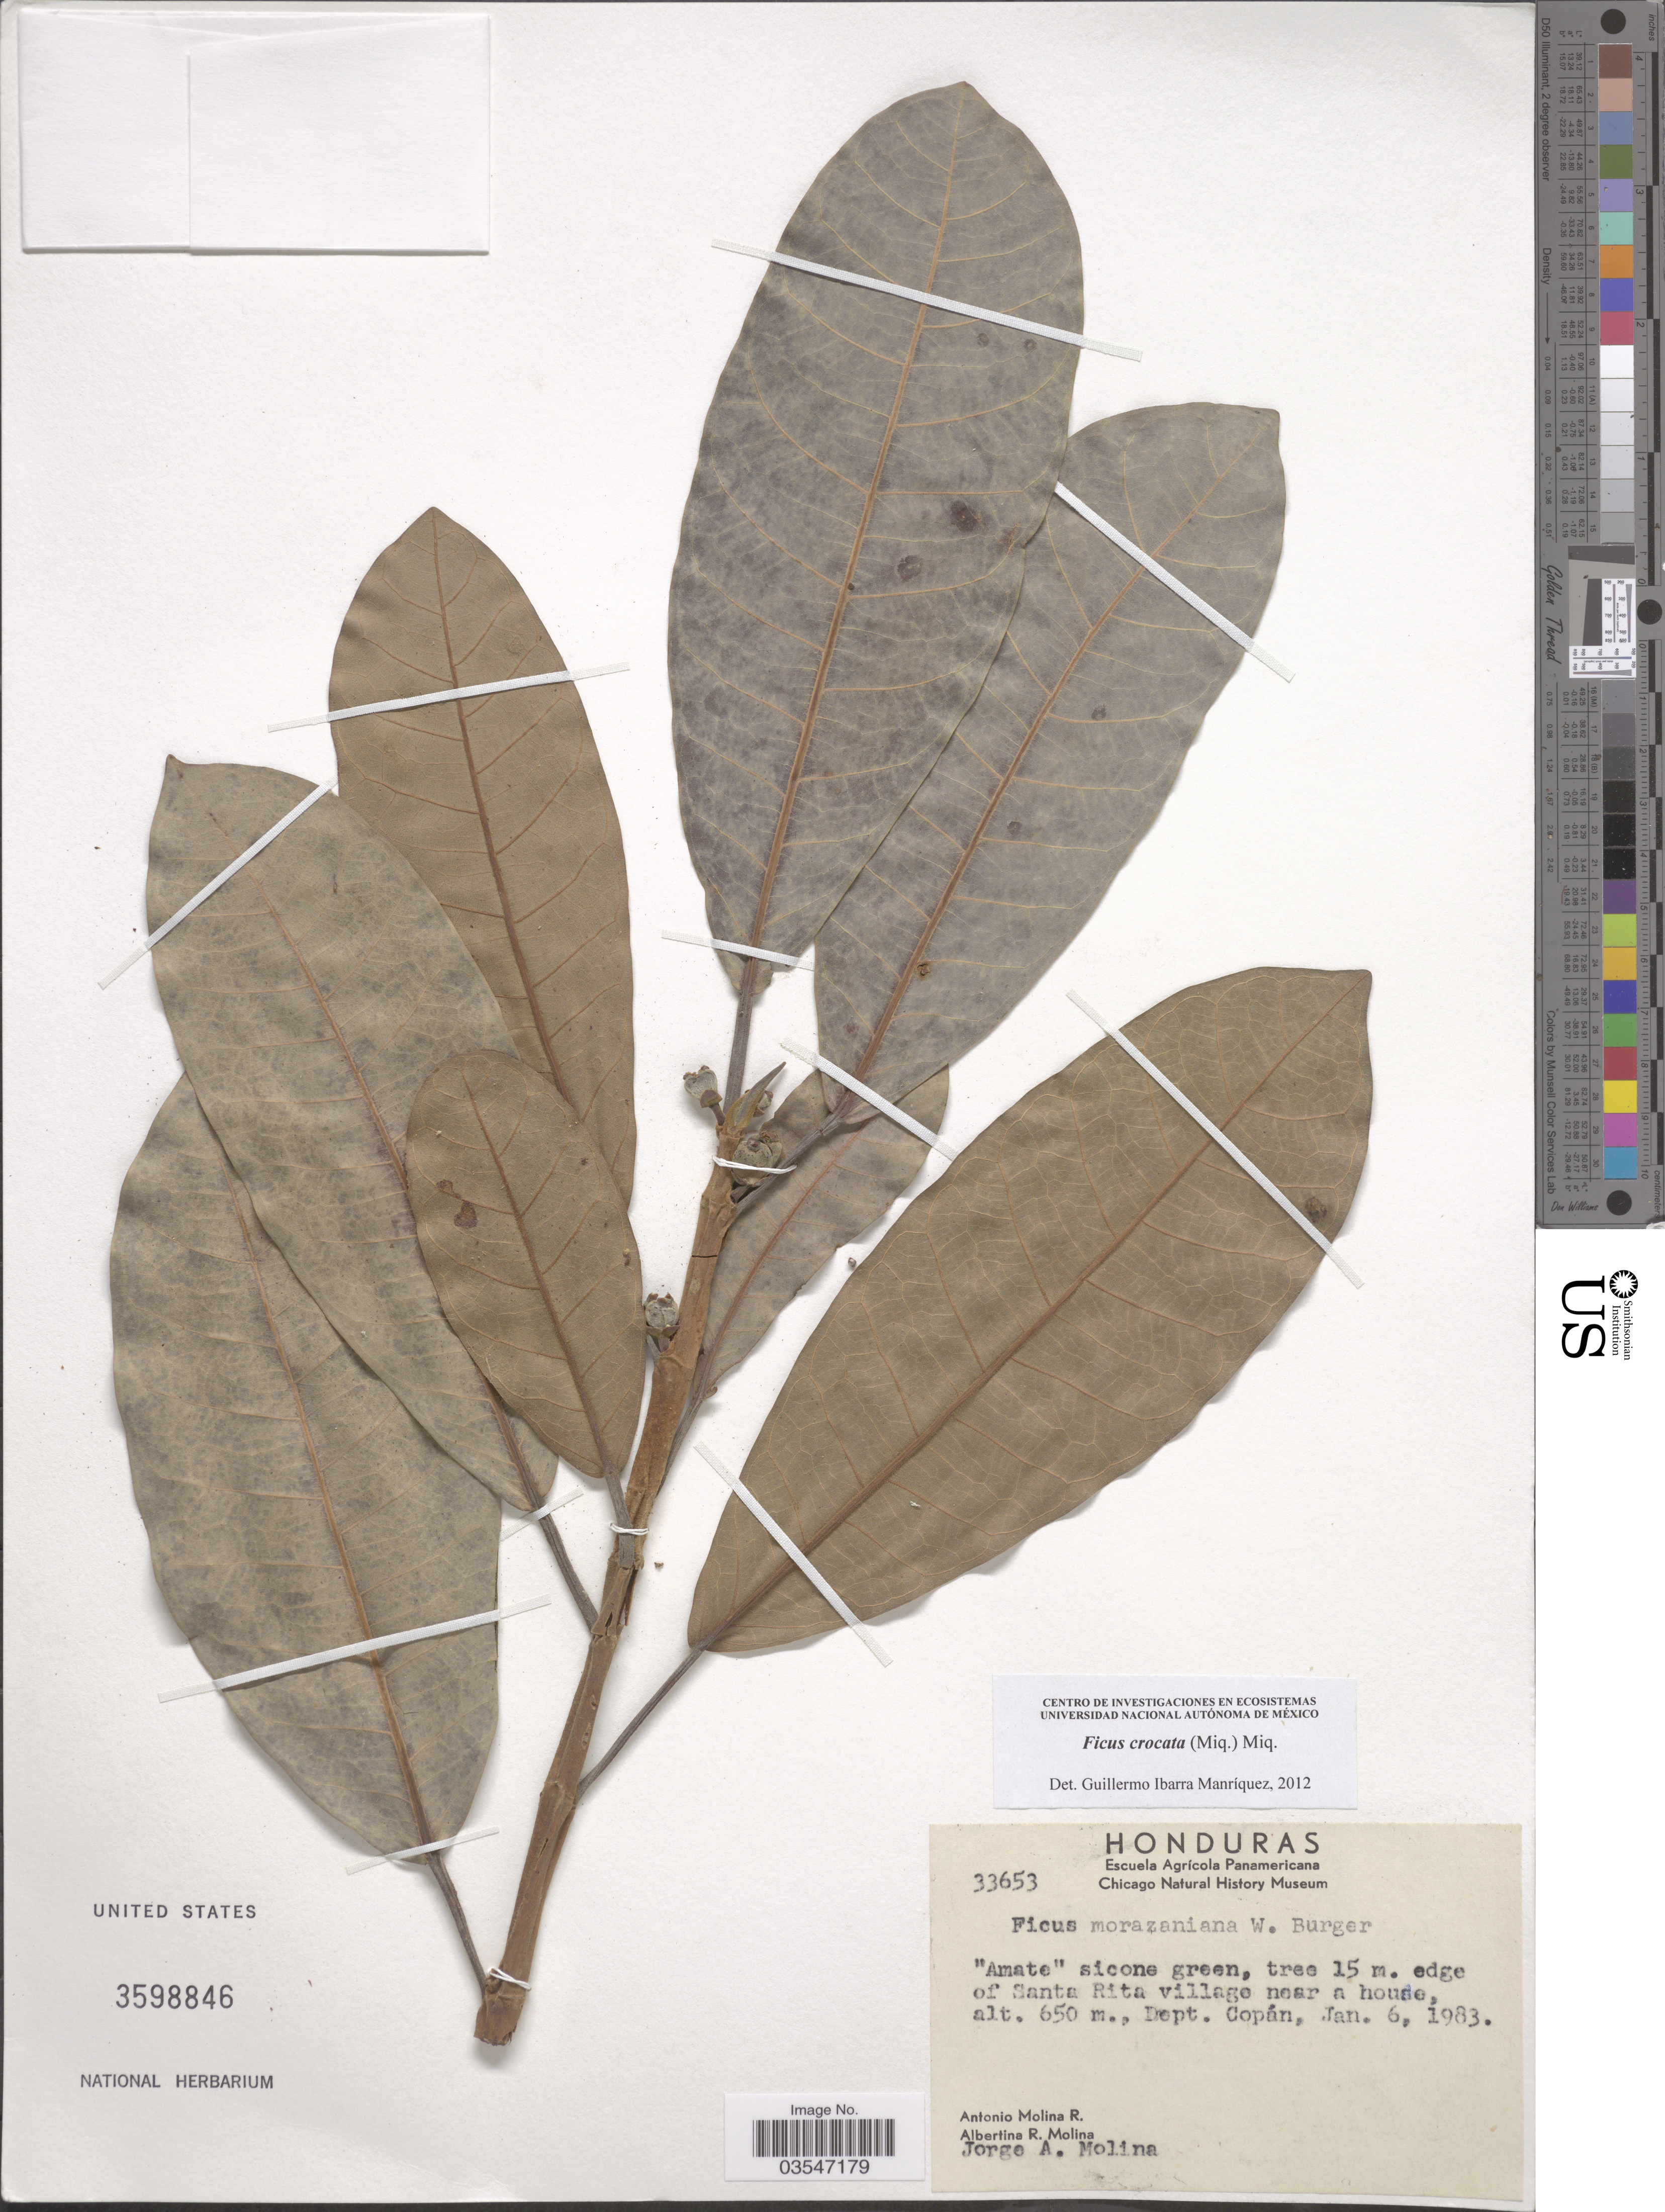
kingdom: Plantae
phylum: Tracheophyta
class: Magnoliopsida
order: Rosales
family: Moraceae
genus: Ficus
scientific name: Ficus crocata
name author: (Miq.) Miq.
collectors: A. Molina R., A. R. Molina & J. A. Molina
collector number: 33653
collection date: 1983-01-06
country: Honduras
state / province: Copan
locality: Edge of Santa Rita village near a house, Dept. Copán.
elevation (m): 650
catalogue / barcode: US 3598846